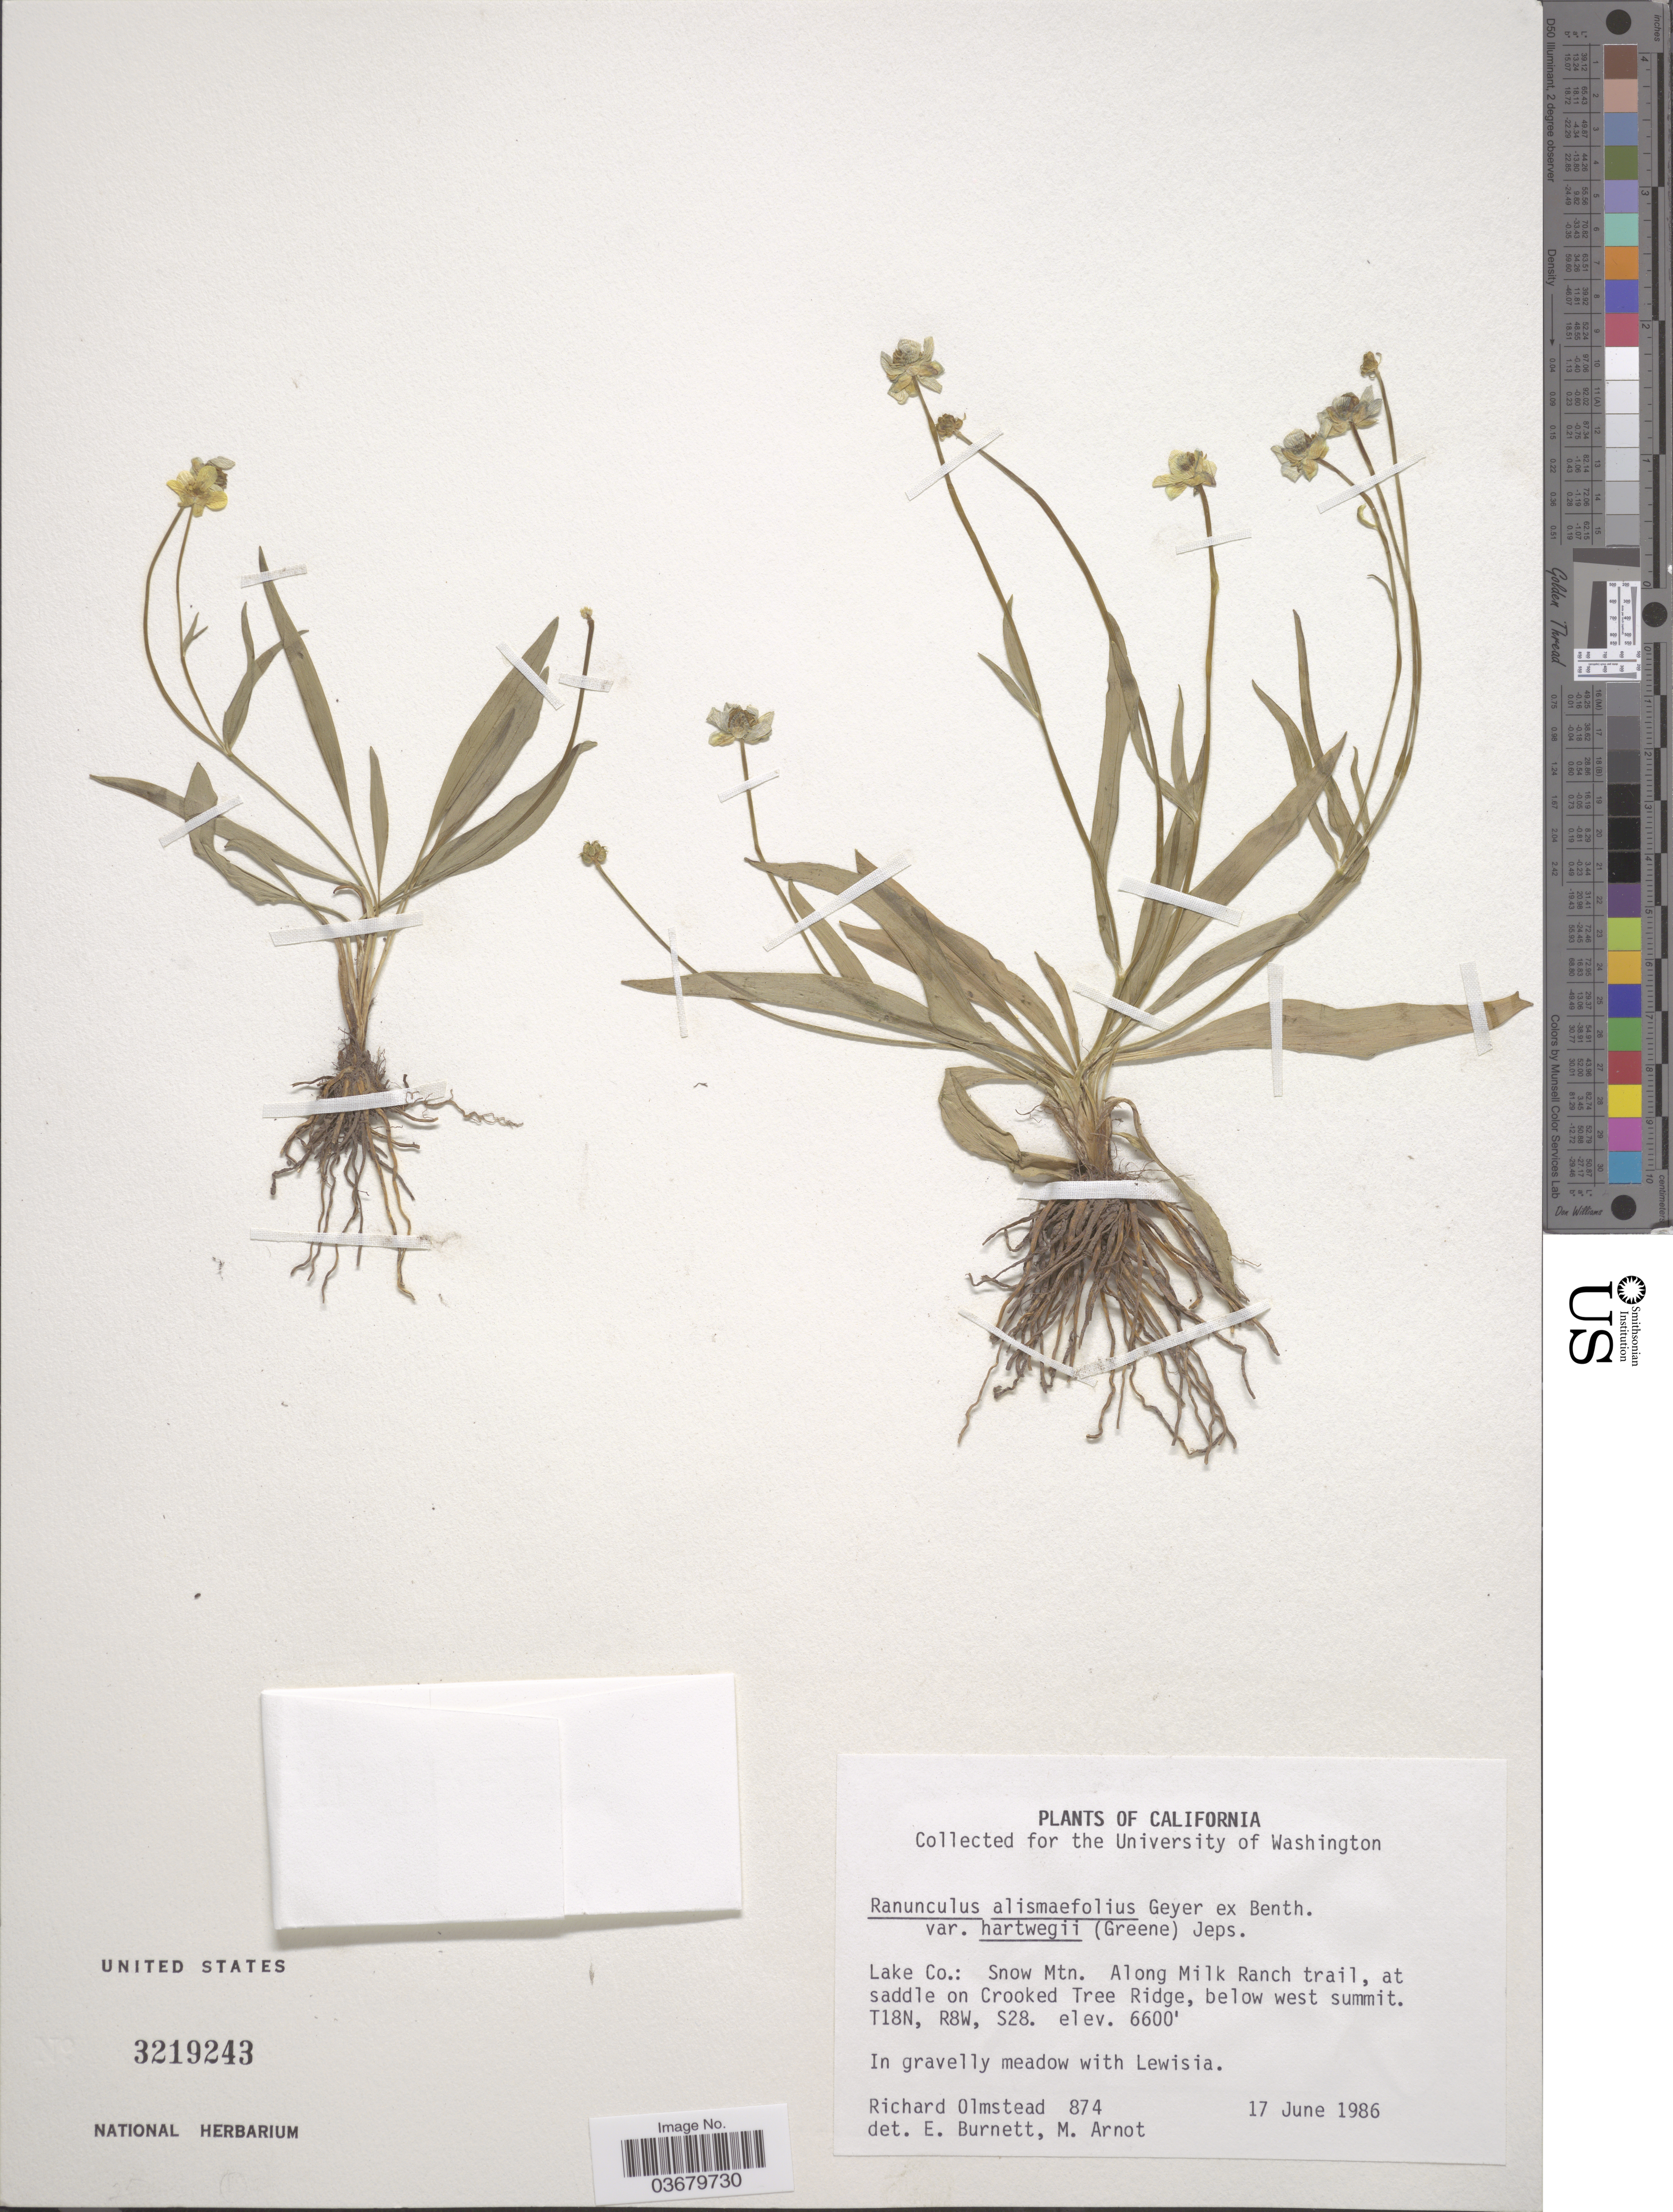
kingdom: Plantae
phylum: Tracheophyta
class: Magnoliopsida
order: Ranunculales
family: Ranunculaceae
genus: Ranunculus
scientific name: Ranunculus alismifolius var. hartwegii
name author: (Greene) Jeps.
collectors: R. Olmstead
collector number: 874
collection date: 1986-06-17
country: United States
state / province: California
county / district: Lake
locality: Lake Co.: Snow Mtn. Along Milk Ranch trail, at saddle on Crooked Tree Ridge, below west summit. T18N, R8W, S28.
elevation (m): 2012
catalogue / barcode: US 3219243